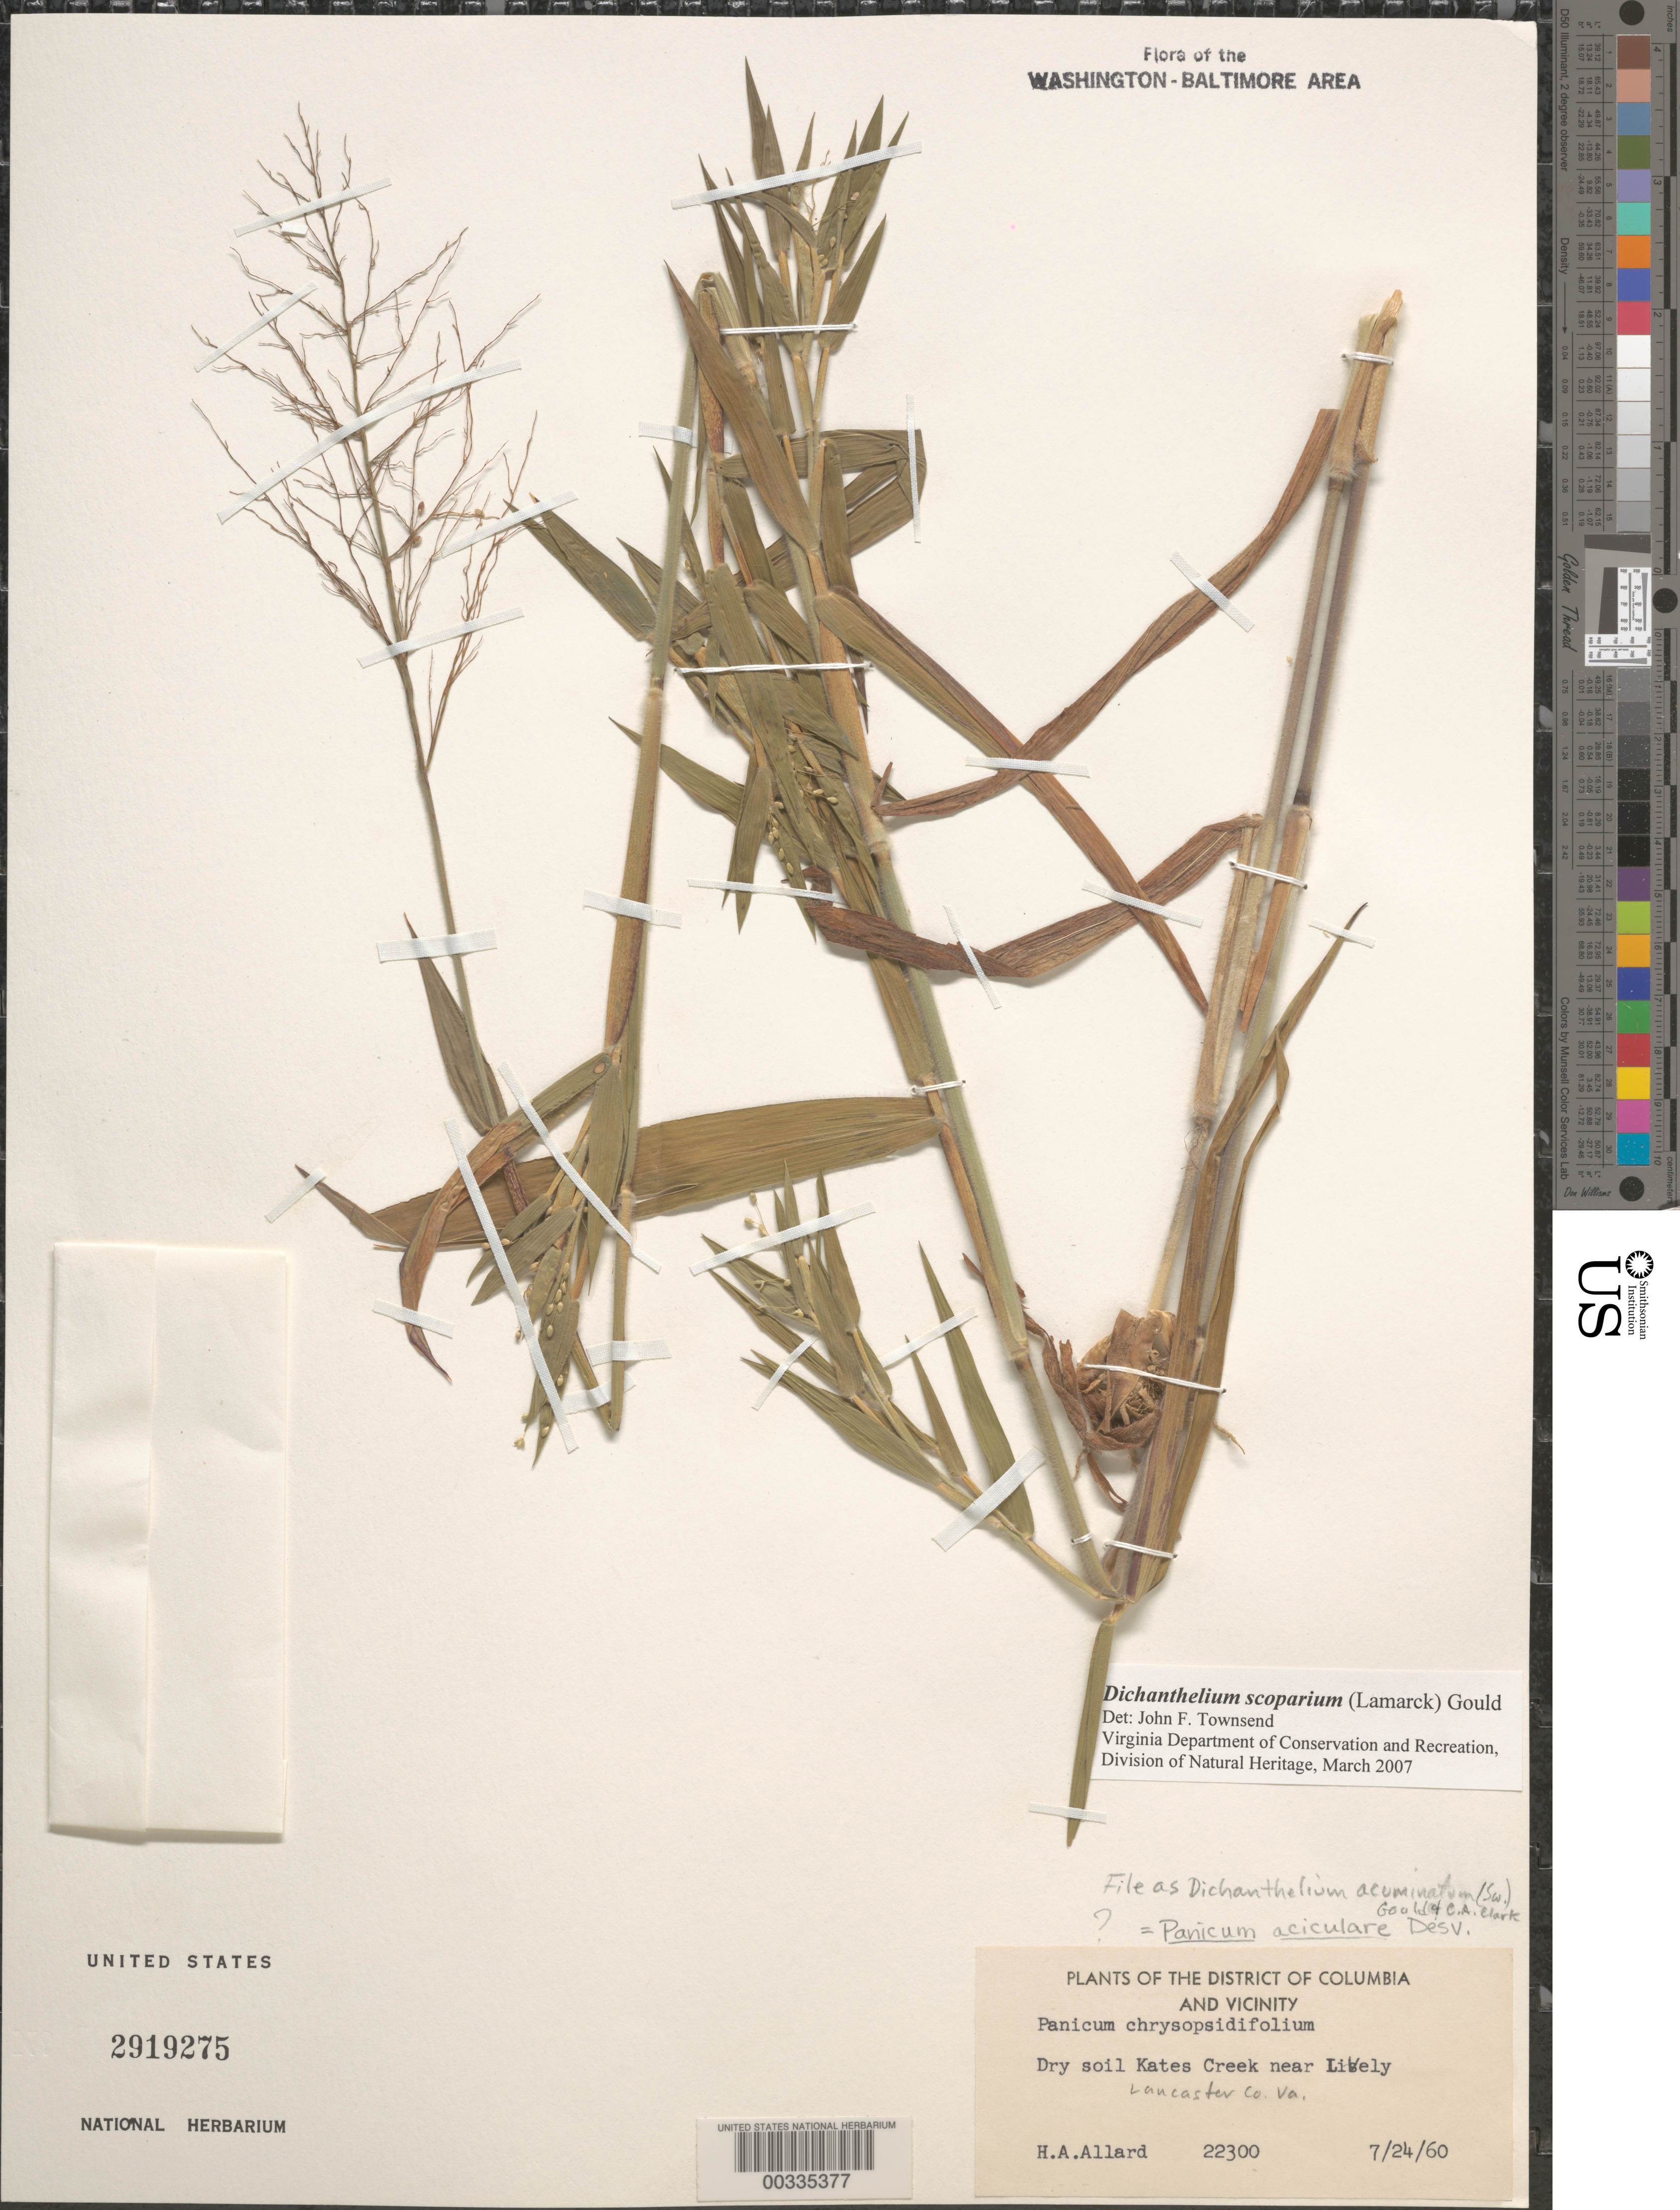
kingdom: Plantae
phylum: Tracheophyta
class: Liliopsida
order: Poales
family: Poaceae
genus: Dichanthelium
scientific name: Dichanthelium scoparium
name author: (Lam.) Gould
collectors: H. A. Allard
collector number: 22300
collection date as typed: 24 Jul 1960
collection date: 1960-07-24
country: United States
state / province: Virginia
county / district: Lancaster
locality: Kates Creek near Lively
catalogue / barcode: US 2919275